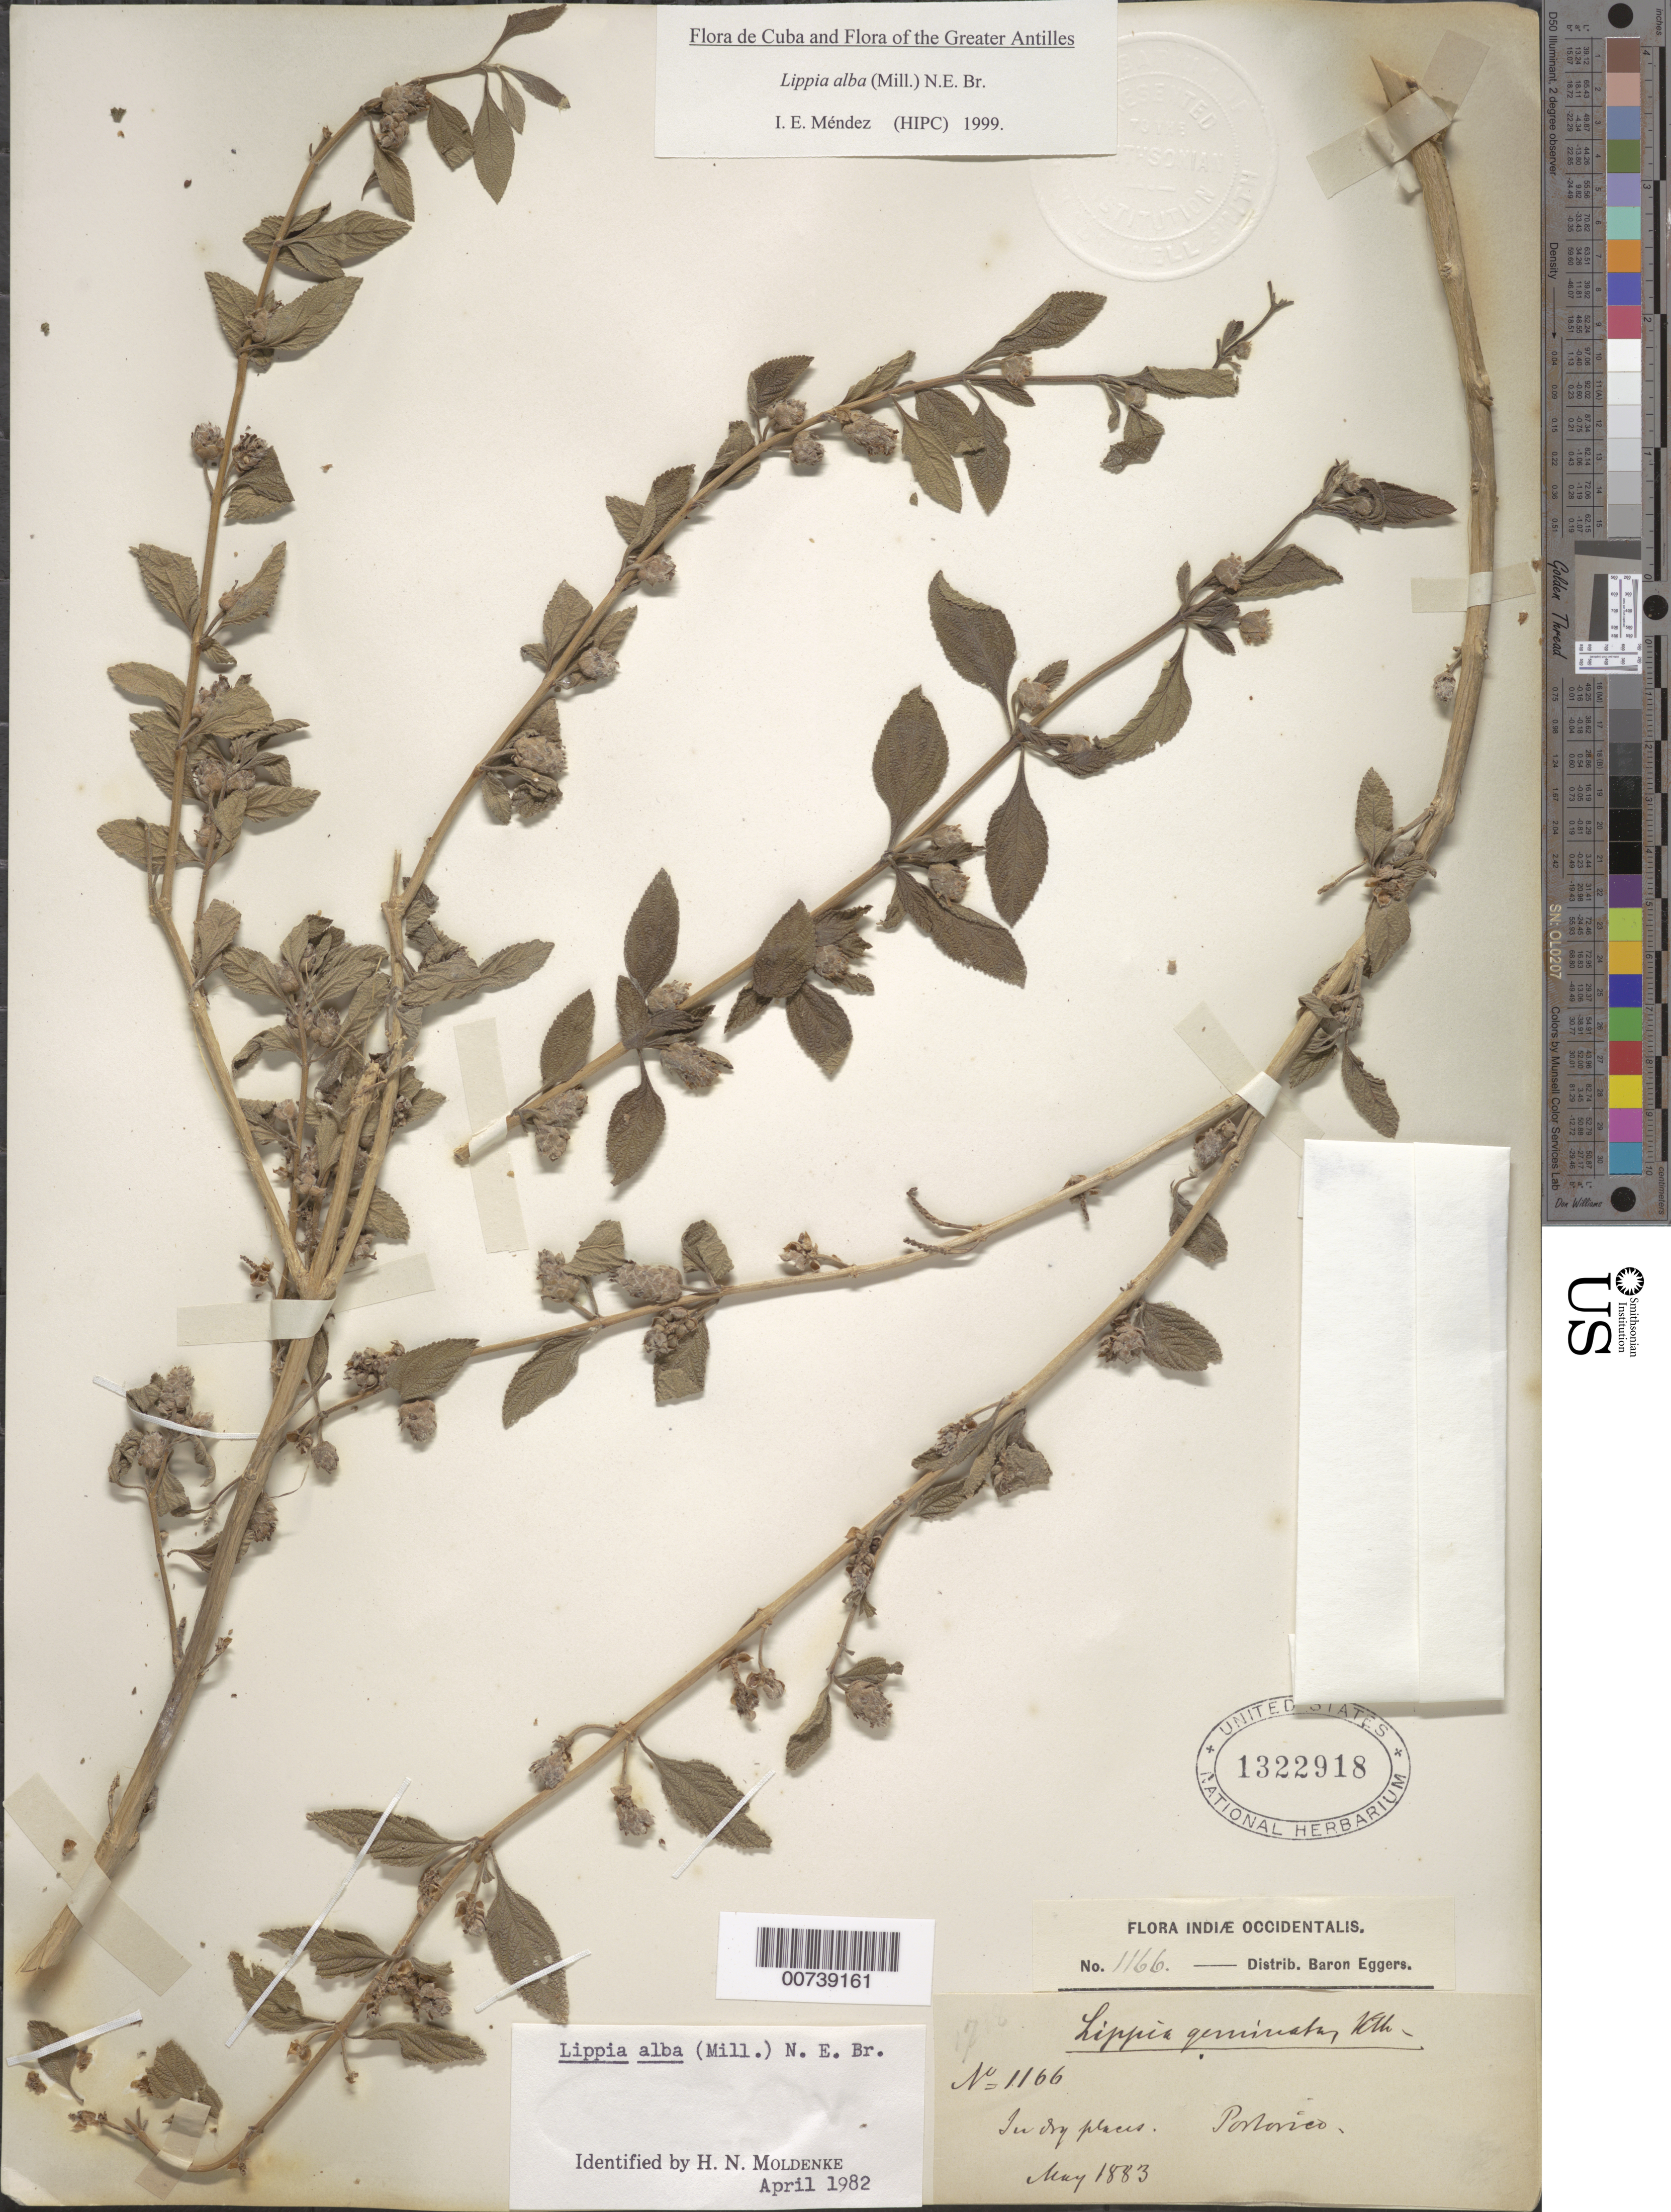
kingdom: Plantae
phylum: Tracheophyta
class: Magnoliopsida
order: Lamiales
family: Verbenaceae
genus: Lippia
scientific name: Lippia alba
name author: (Mill.) N.E. Br. ex Britton & P. Wilson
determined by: Méndez, Isidro E., (HIPC)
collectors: H. F. A. von Eggers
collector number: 1166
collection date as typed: May 1883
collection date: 1883-05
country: Puerto Rico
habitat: In dry places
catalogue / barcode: US 1322918